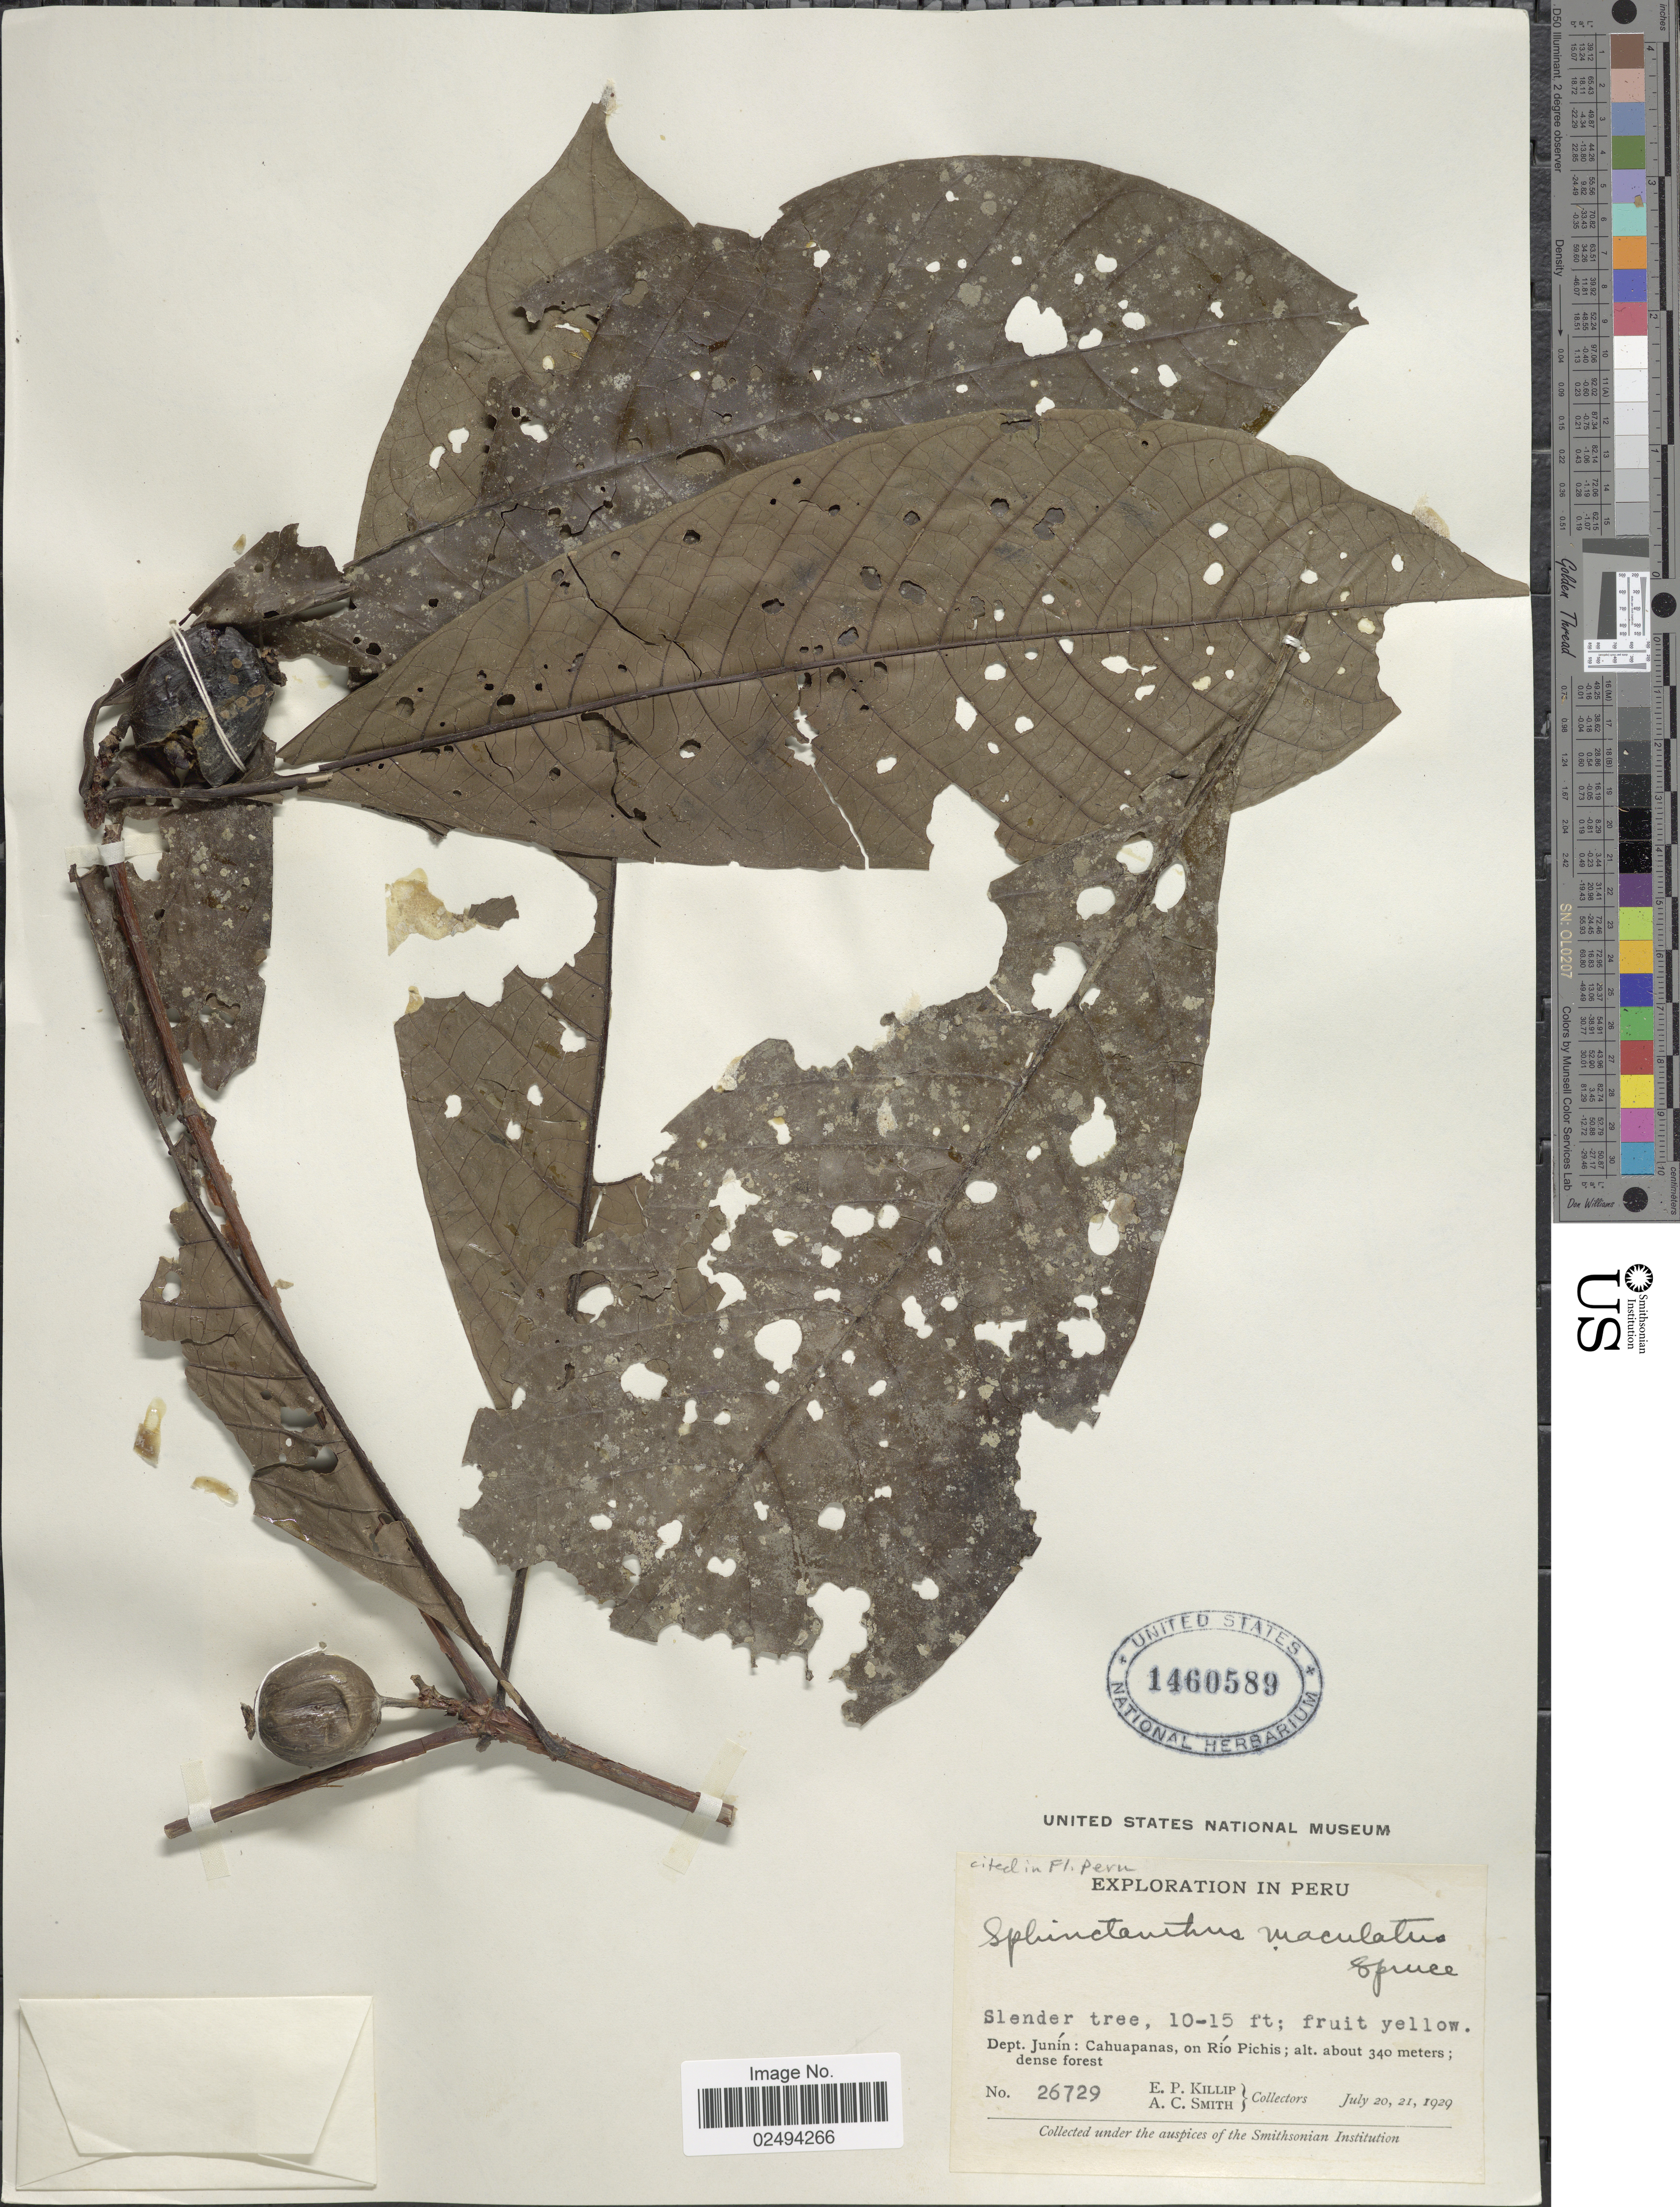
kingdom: Plantae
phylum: Tracheophyta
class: Magnoliopsida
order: Gentianales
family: Rubiaceae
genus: Sphinctanthus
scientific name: Sphinctanthus maculatus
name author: Spruce ex K. Schum.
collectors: E. P. Killip & A. C. Smith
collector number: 26729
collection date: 1929-07-20/1929-07-21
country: Peru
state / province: Junín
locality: Dept. Junín: Cahuapanas, on Río Pichis; dense forest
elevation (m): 340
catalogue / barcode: US 1460589